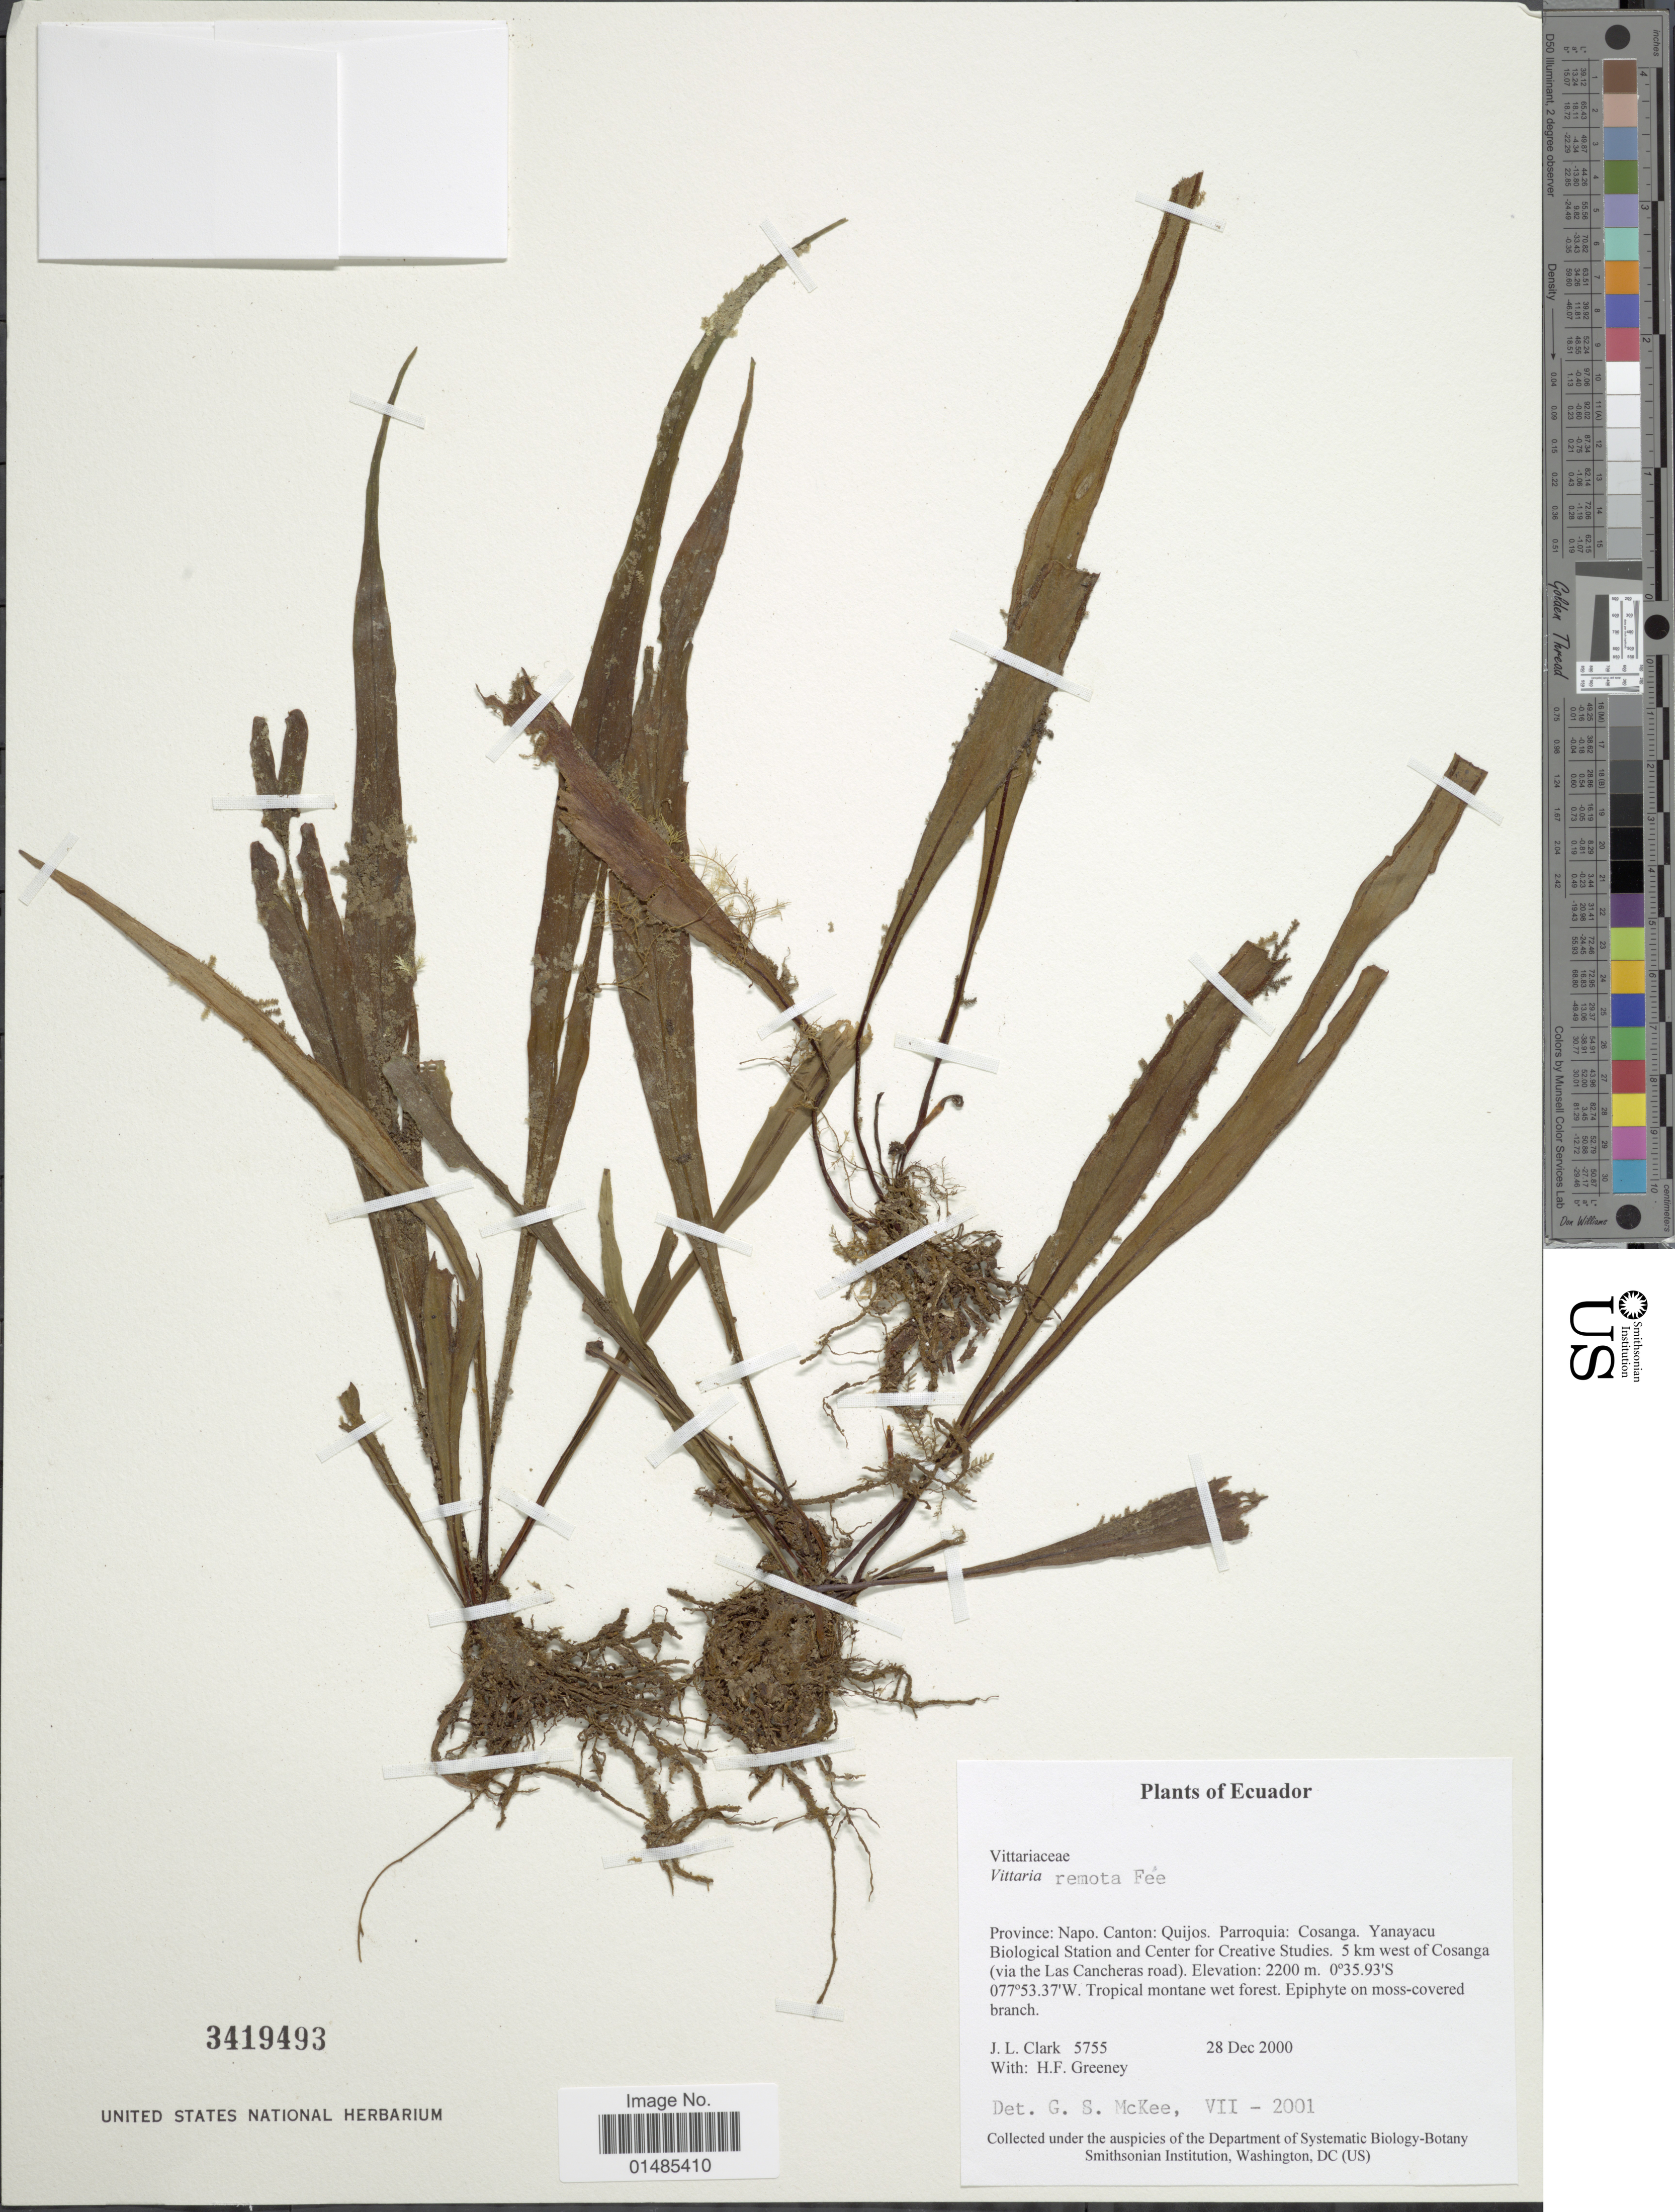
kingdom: Plantae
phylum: Tracheophyta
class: Polypodiopsida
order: Polypodiales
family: Pteridaceae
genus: Radiovittaria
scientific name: Radiovittaria remota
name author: (Fée) E.H. Crane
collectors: J. L. Clark & H. Greeney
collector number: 5755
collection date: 2000-12-28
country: Ecuador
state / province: Napo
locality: Canton: Quijos. Parroquia: Cosanga. Yanayacu Biological Station and Center for Creative Studies. 5 km west of Cosanga (via the Las Cancheras road).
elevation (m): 2200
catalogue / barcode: US 3419493